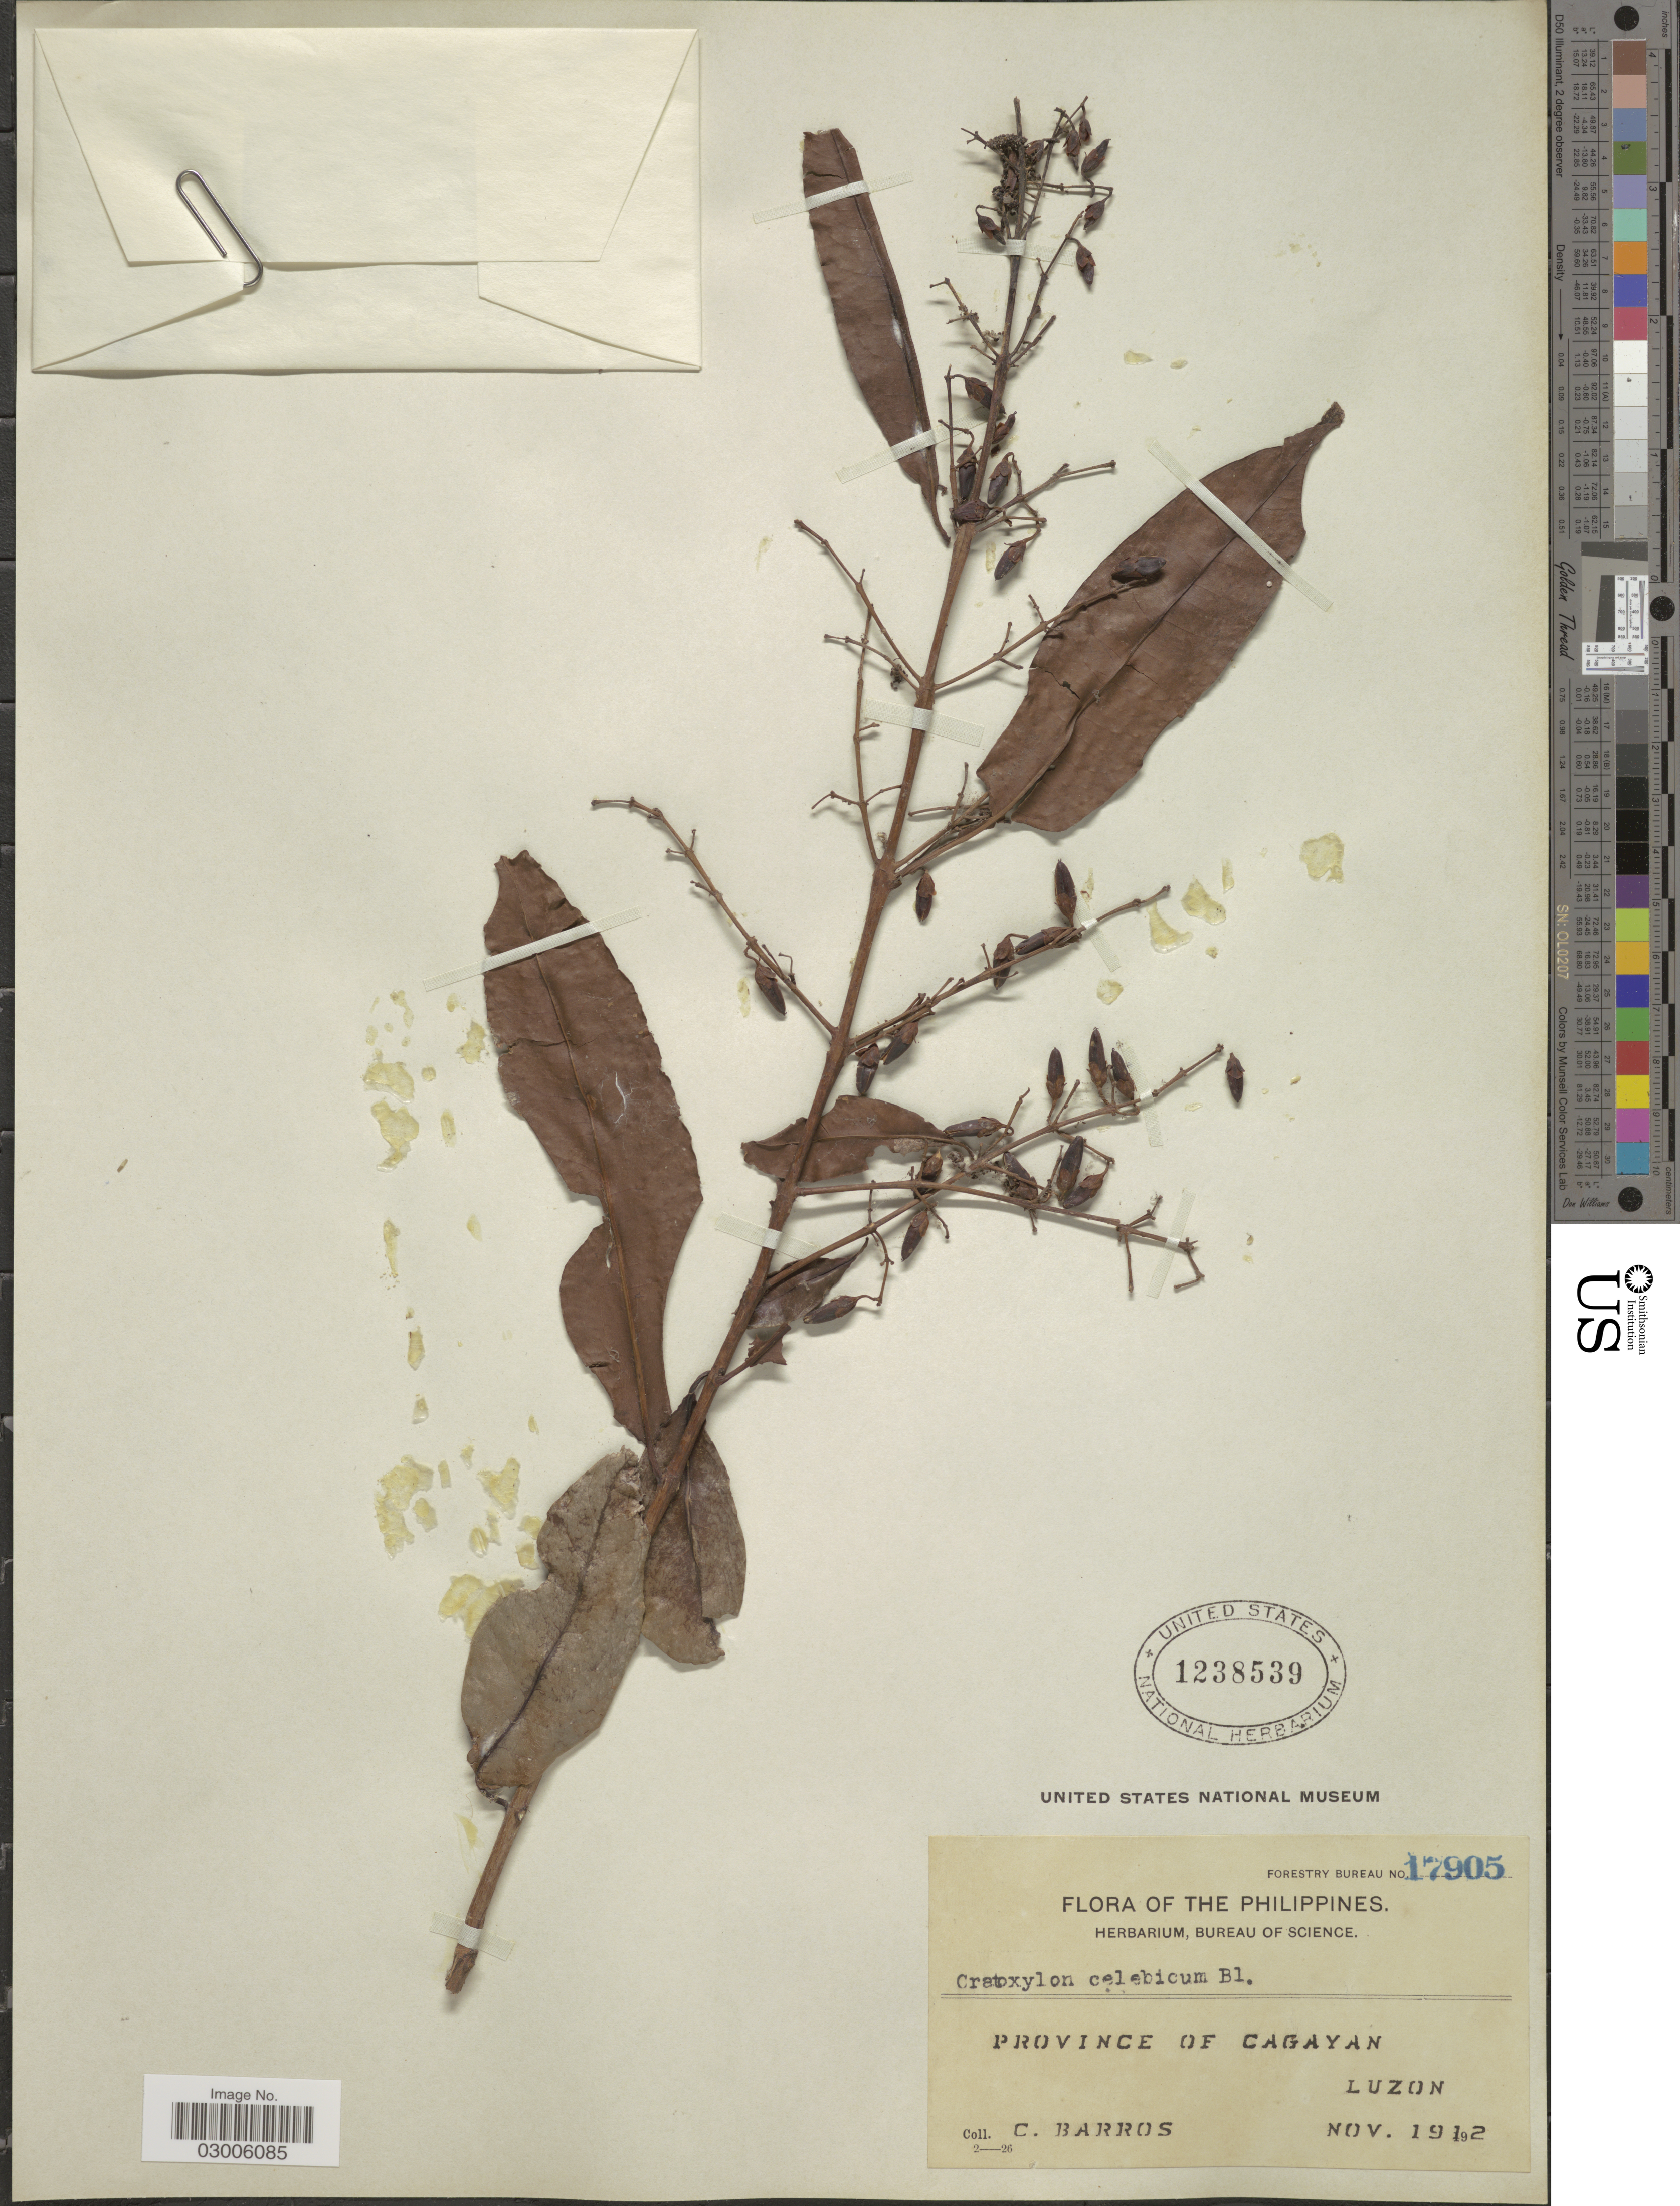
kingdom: Plantae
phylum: Tracheophyta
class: Magnoliopsida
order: Malpighiales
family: Hypericaceae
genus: Cratoxylum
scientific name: Cratoxylum celebicum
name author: Blume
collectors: C. Barros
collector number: Forestry Bureau 17905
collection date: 1912-11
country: Philippines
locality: Province of Cagayan. Luzon.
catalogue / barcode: US 1238539